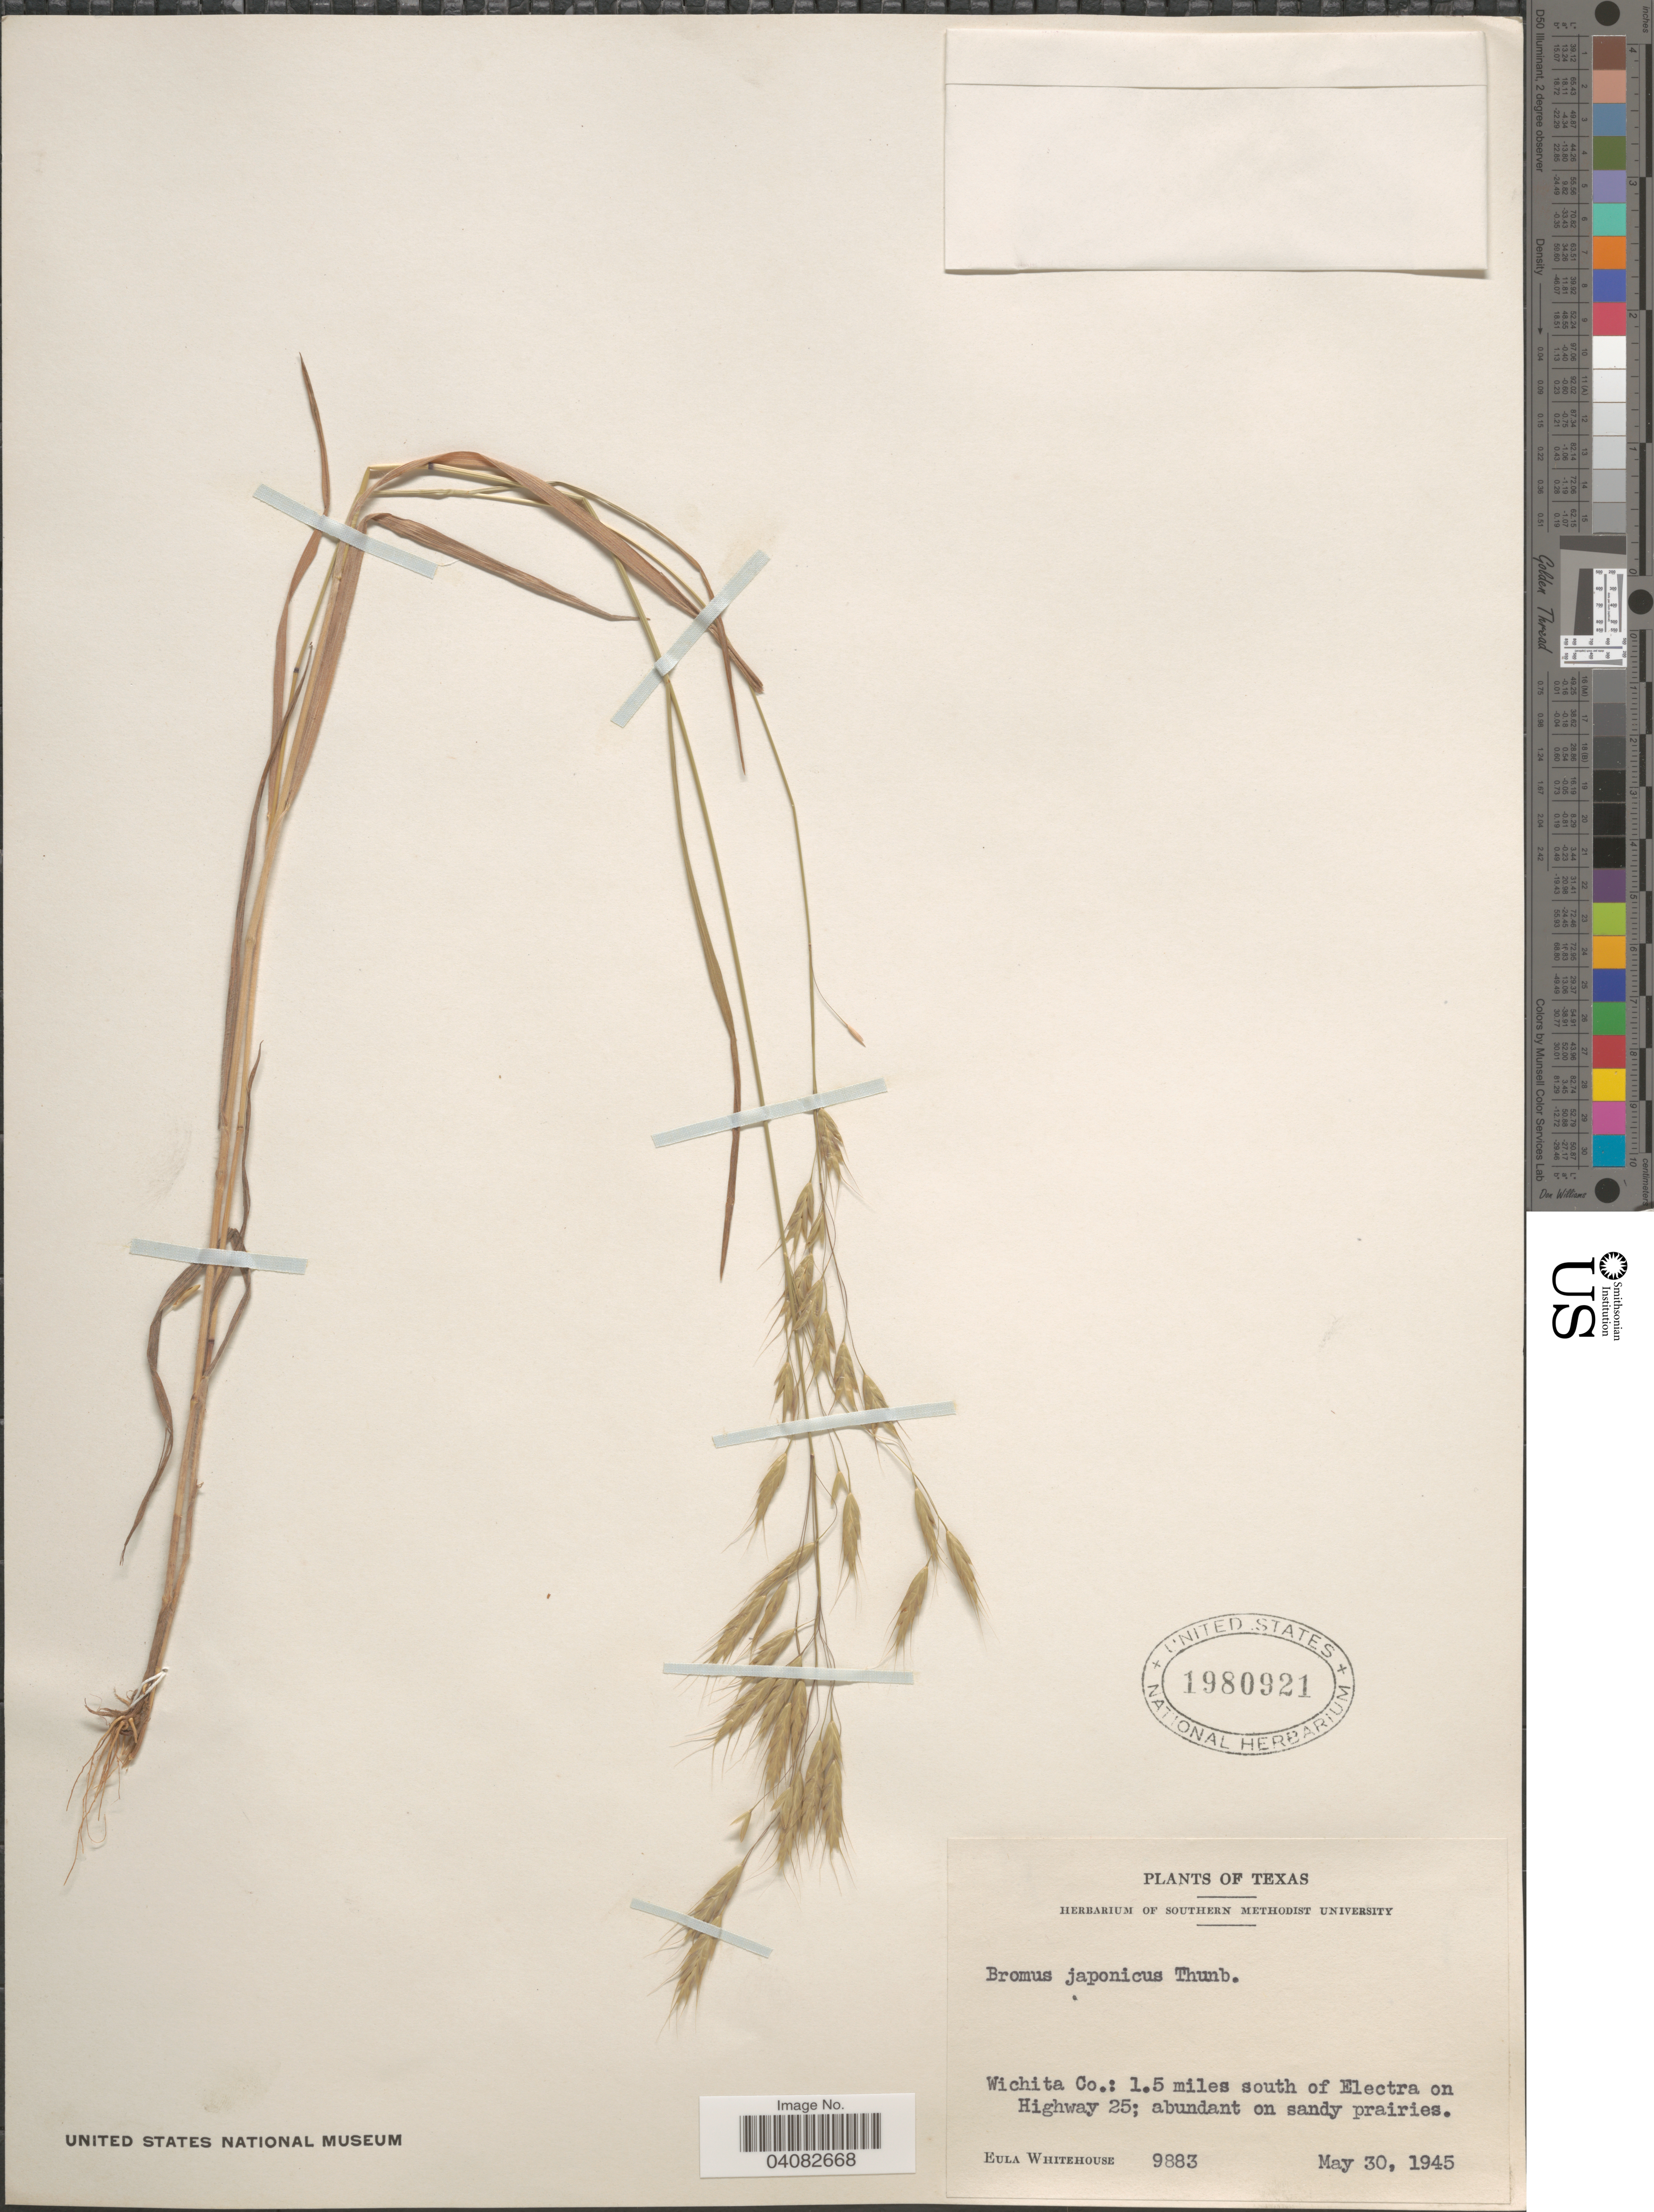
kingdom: Plantae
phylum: Tracheophyta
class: Liliopsida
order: Poales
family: Poaceae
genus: Bromus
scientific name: Bromus japonicus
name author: Houtt.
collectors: E. Whitehouse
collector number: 9883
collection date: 1945-05-30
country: United States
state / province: Texas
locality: Wichita Co.: 1.5 miles south of Electra on Highway 25.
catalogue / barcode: US 1980921